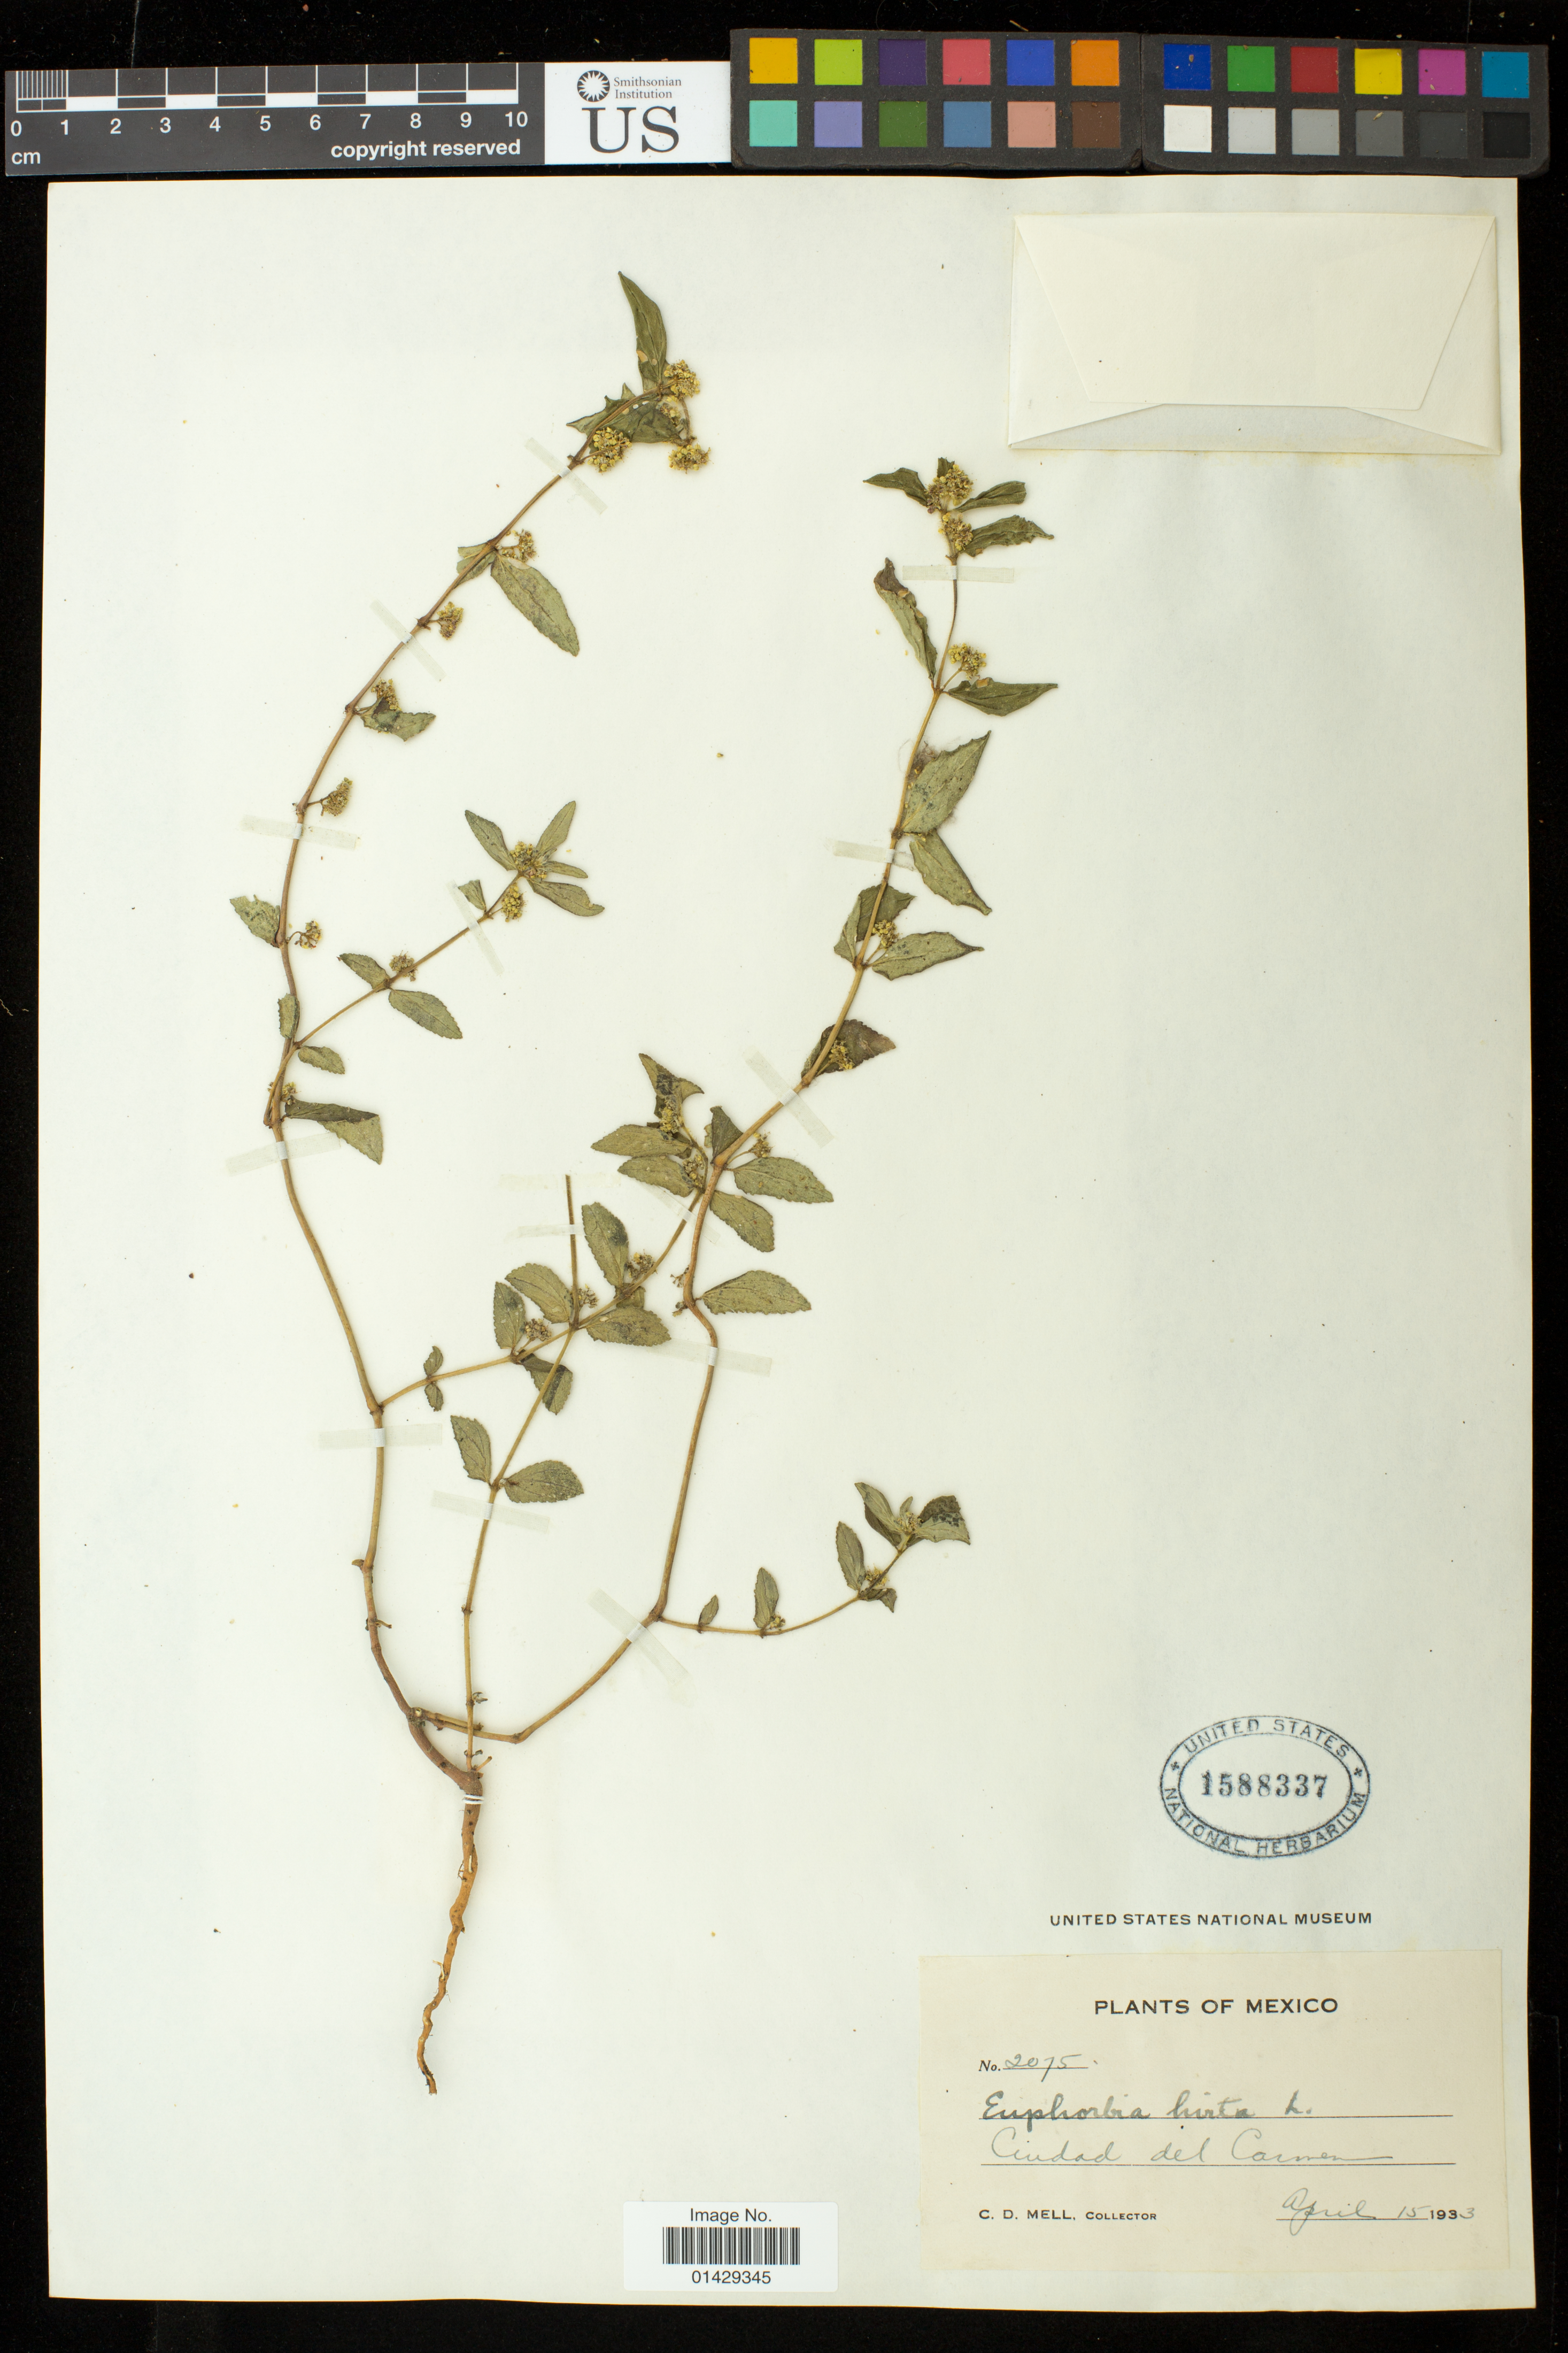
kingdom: Plantae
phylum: Tracheophyta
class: Magnoliopsida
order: Malpighiales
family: Euphorbiaceae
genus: Euphorbia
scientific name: Euphorbia hirta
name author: L.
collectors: C. D. Mell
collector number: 2075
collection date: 1933-04-15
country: Mexico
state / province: Campeche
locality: Ciudad del Carmen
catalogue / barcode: US 1588337